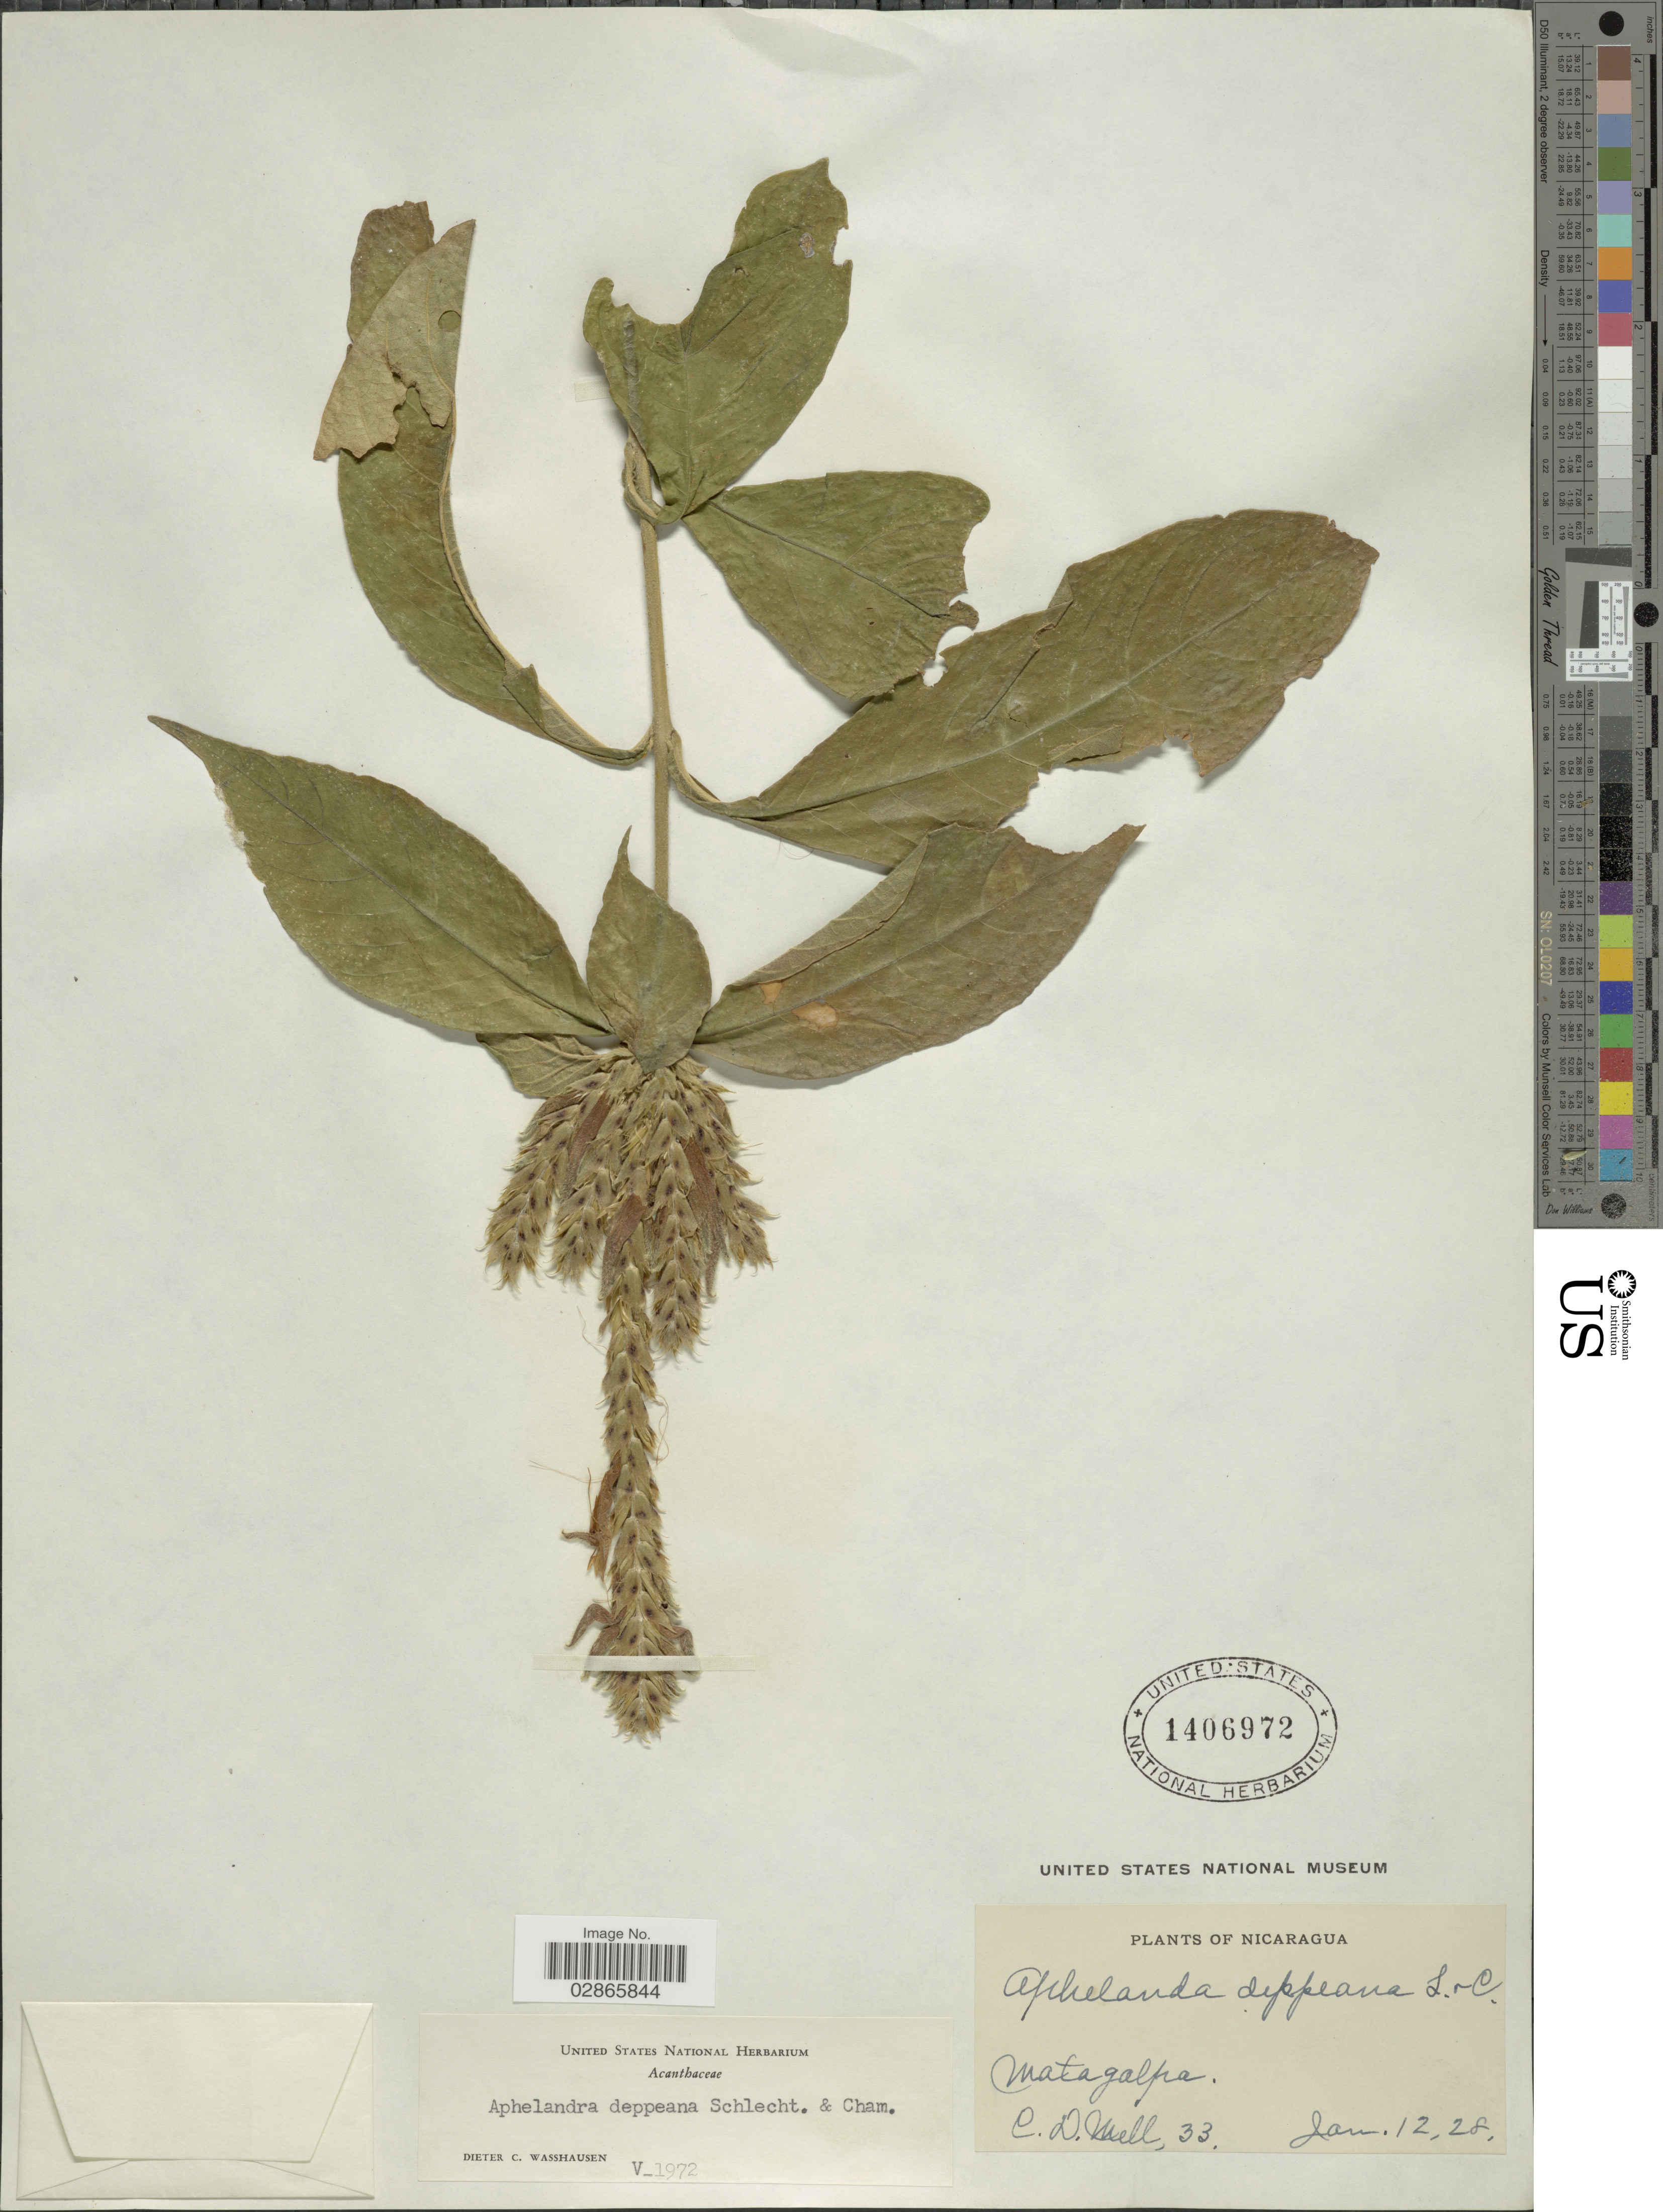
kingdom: Plantae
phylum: Tracheophyta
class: Magnoliopsida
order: Lamiales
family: Acanthaceae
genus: Aphelandra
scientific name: Aphelandra deppeana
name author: Schltdl. & Cham.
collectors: C. D. Mell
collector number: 33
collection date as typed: Transcribed d/m/y: 12/1/28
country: Nicaragua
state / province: Matagalpa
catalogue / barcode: US 1406972